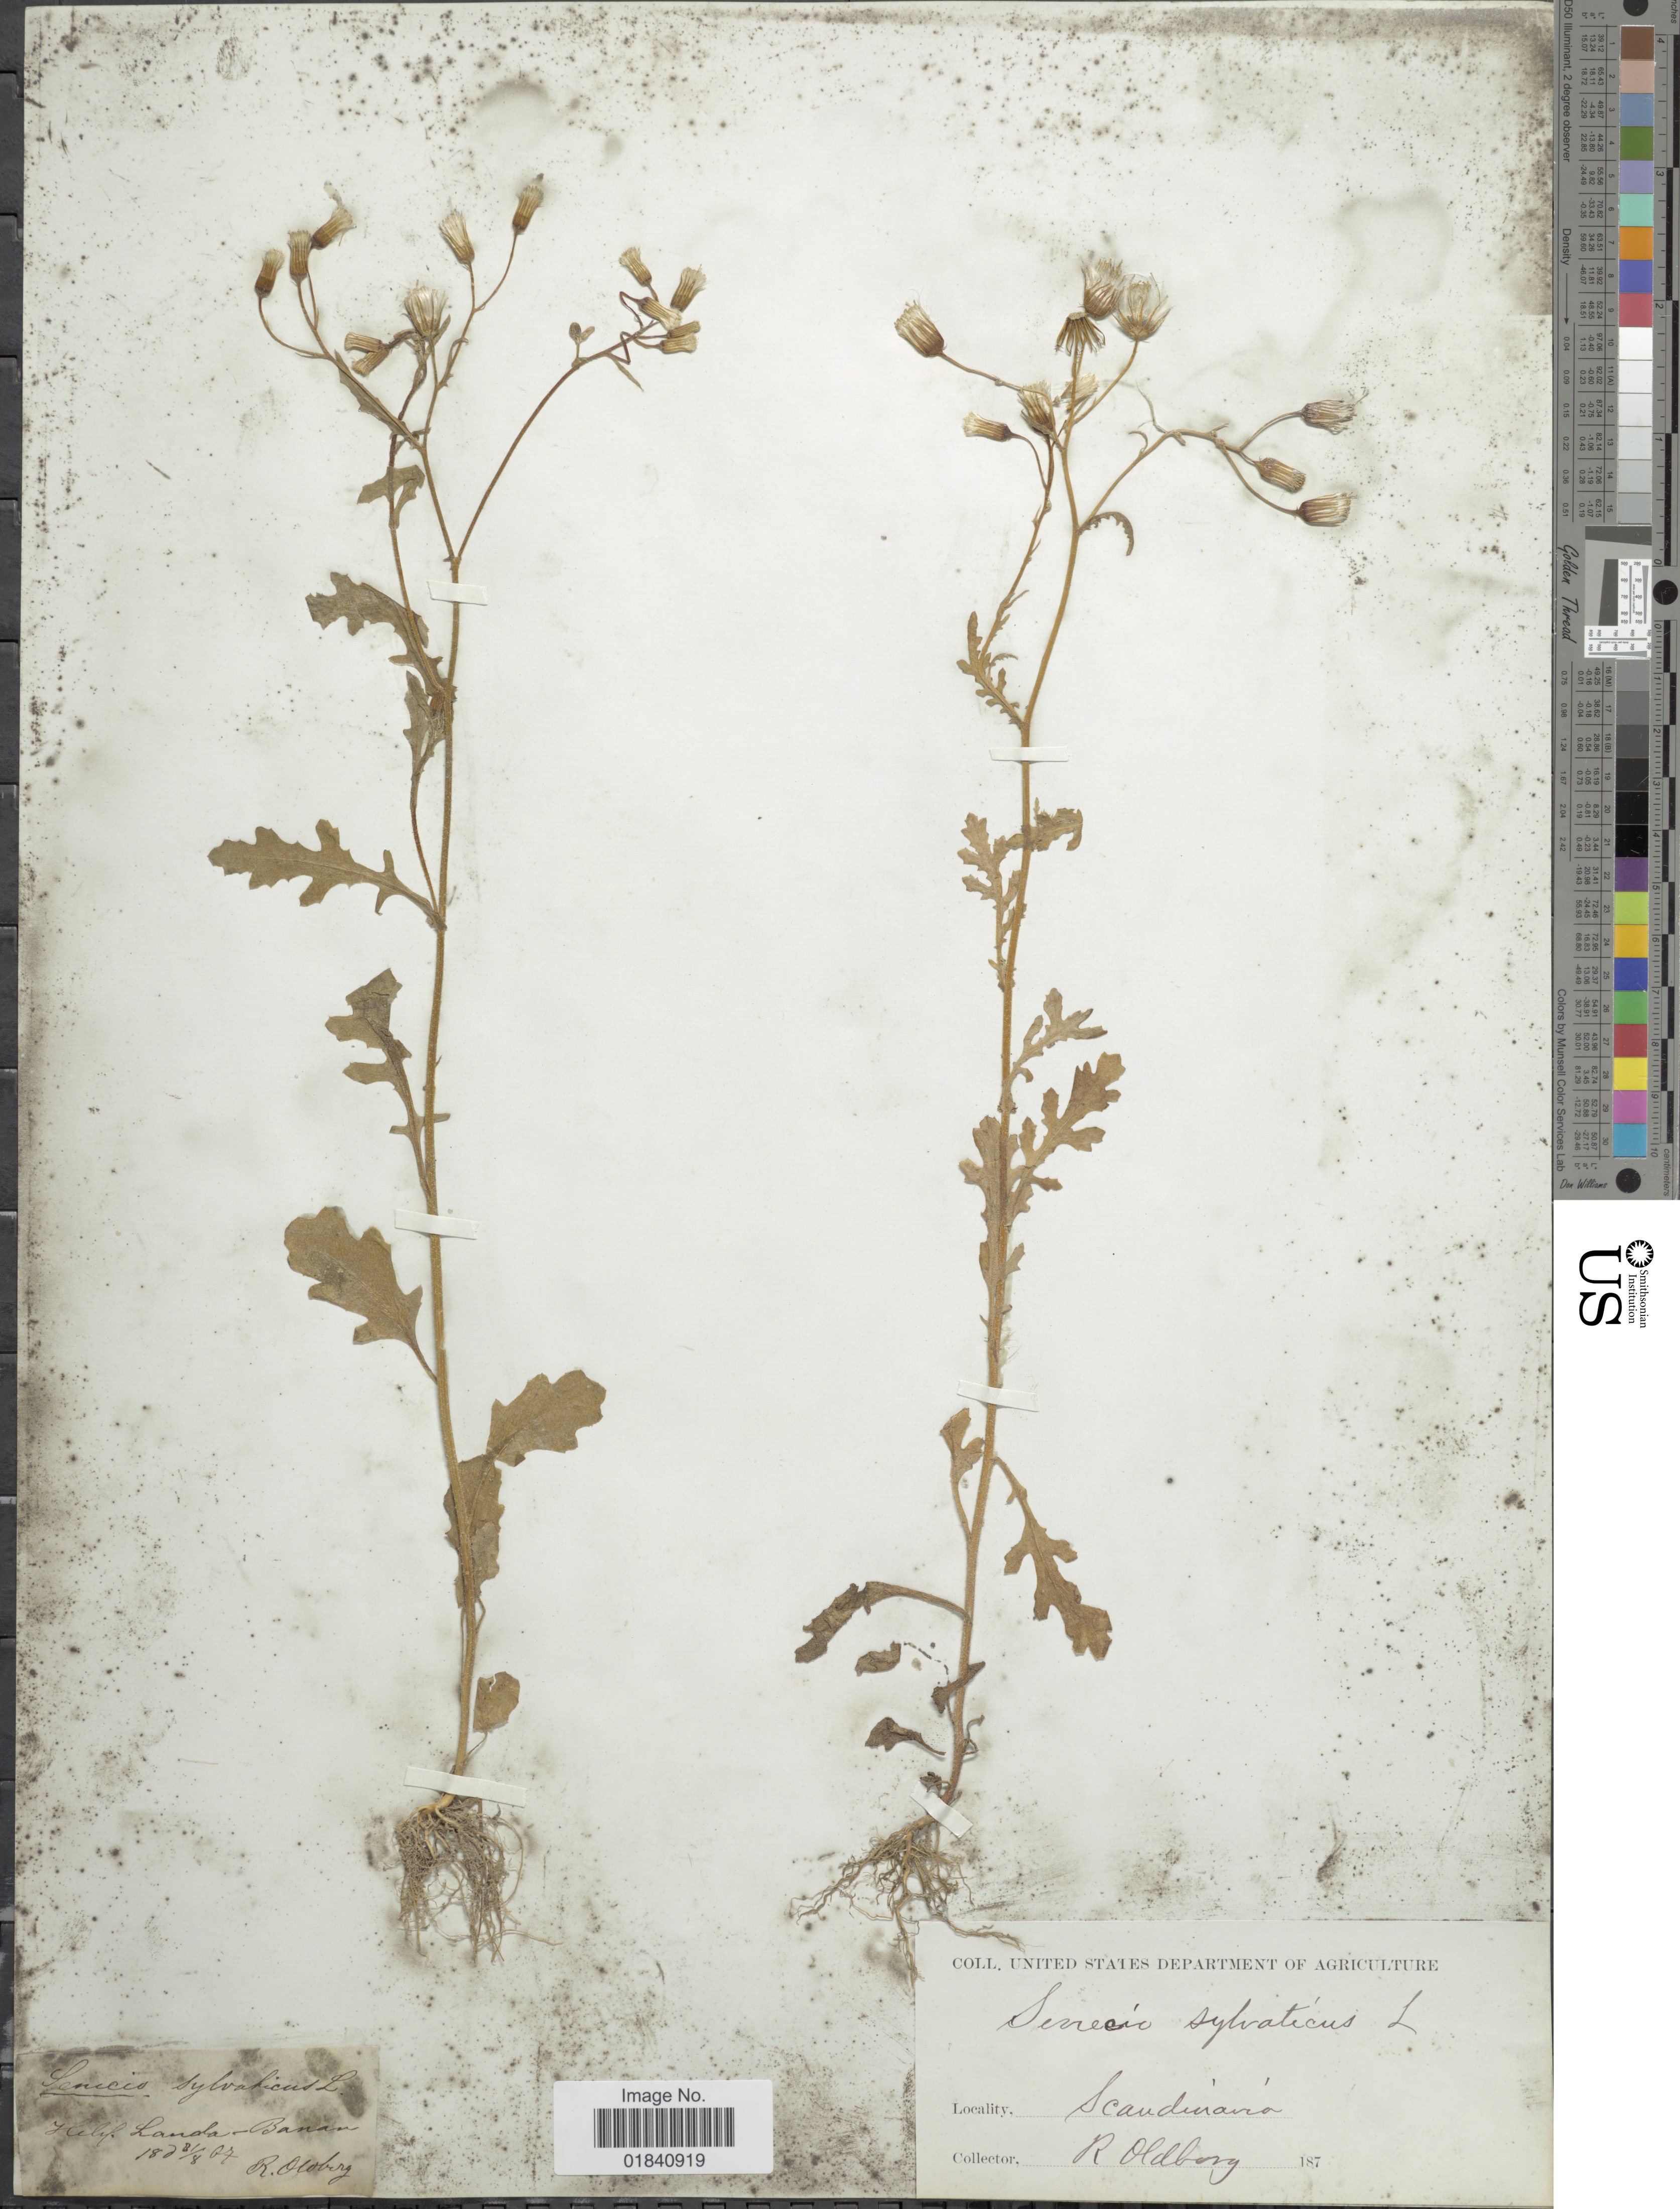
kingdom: Plantae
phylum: Tracheophyta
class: Magnoliopsida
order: Asterales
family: Asteraceae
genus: Senecio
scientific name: Senecio sylvaticus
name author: L.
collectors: R. Oldberg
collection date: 1867-08-31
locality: Helif. Landa Banan. [interpreted] Scandinavia